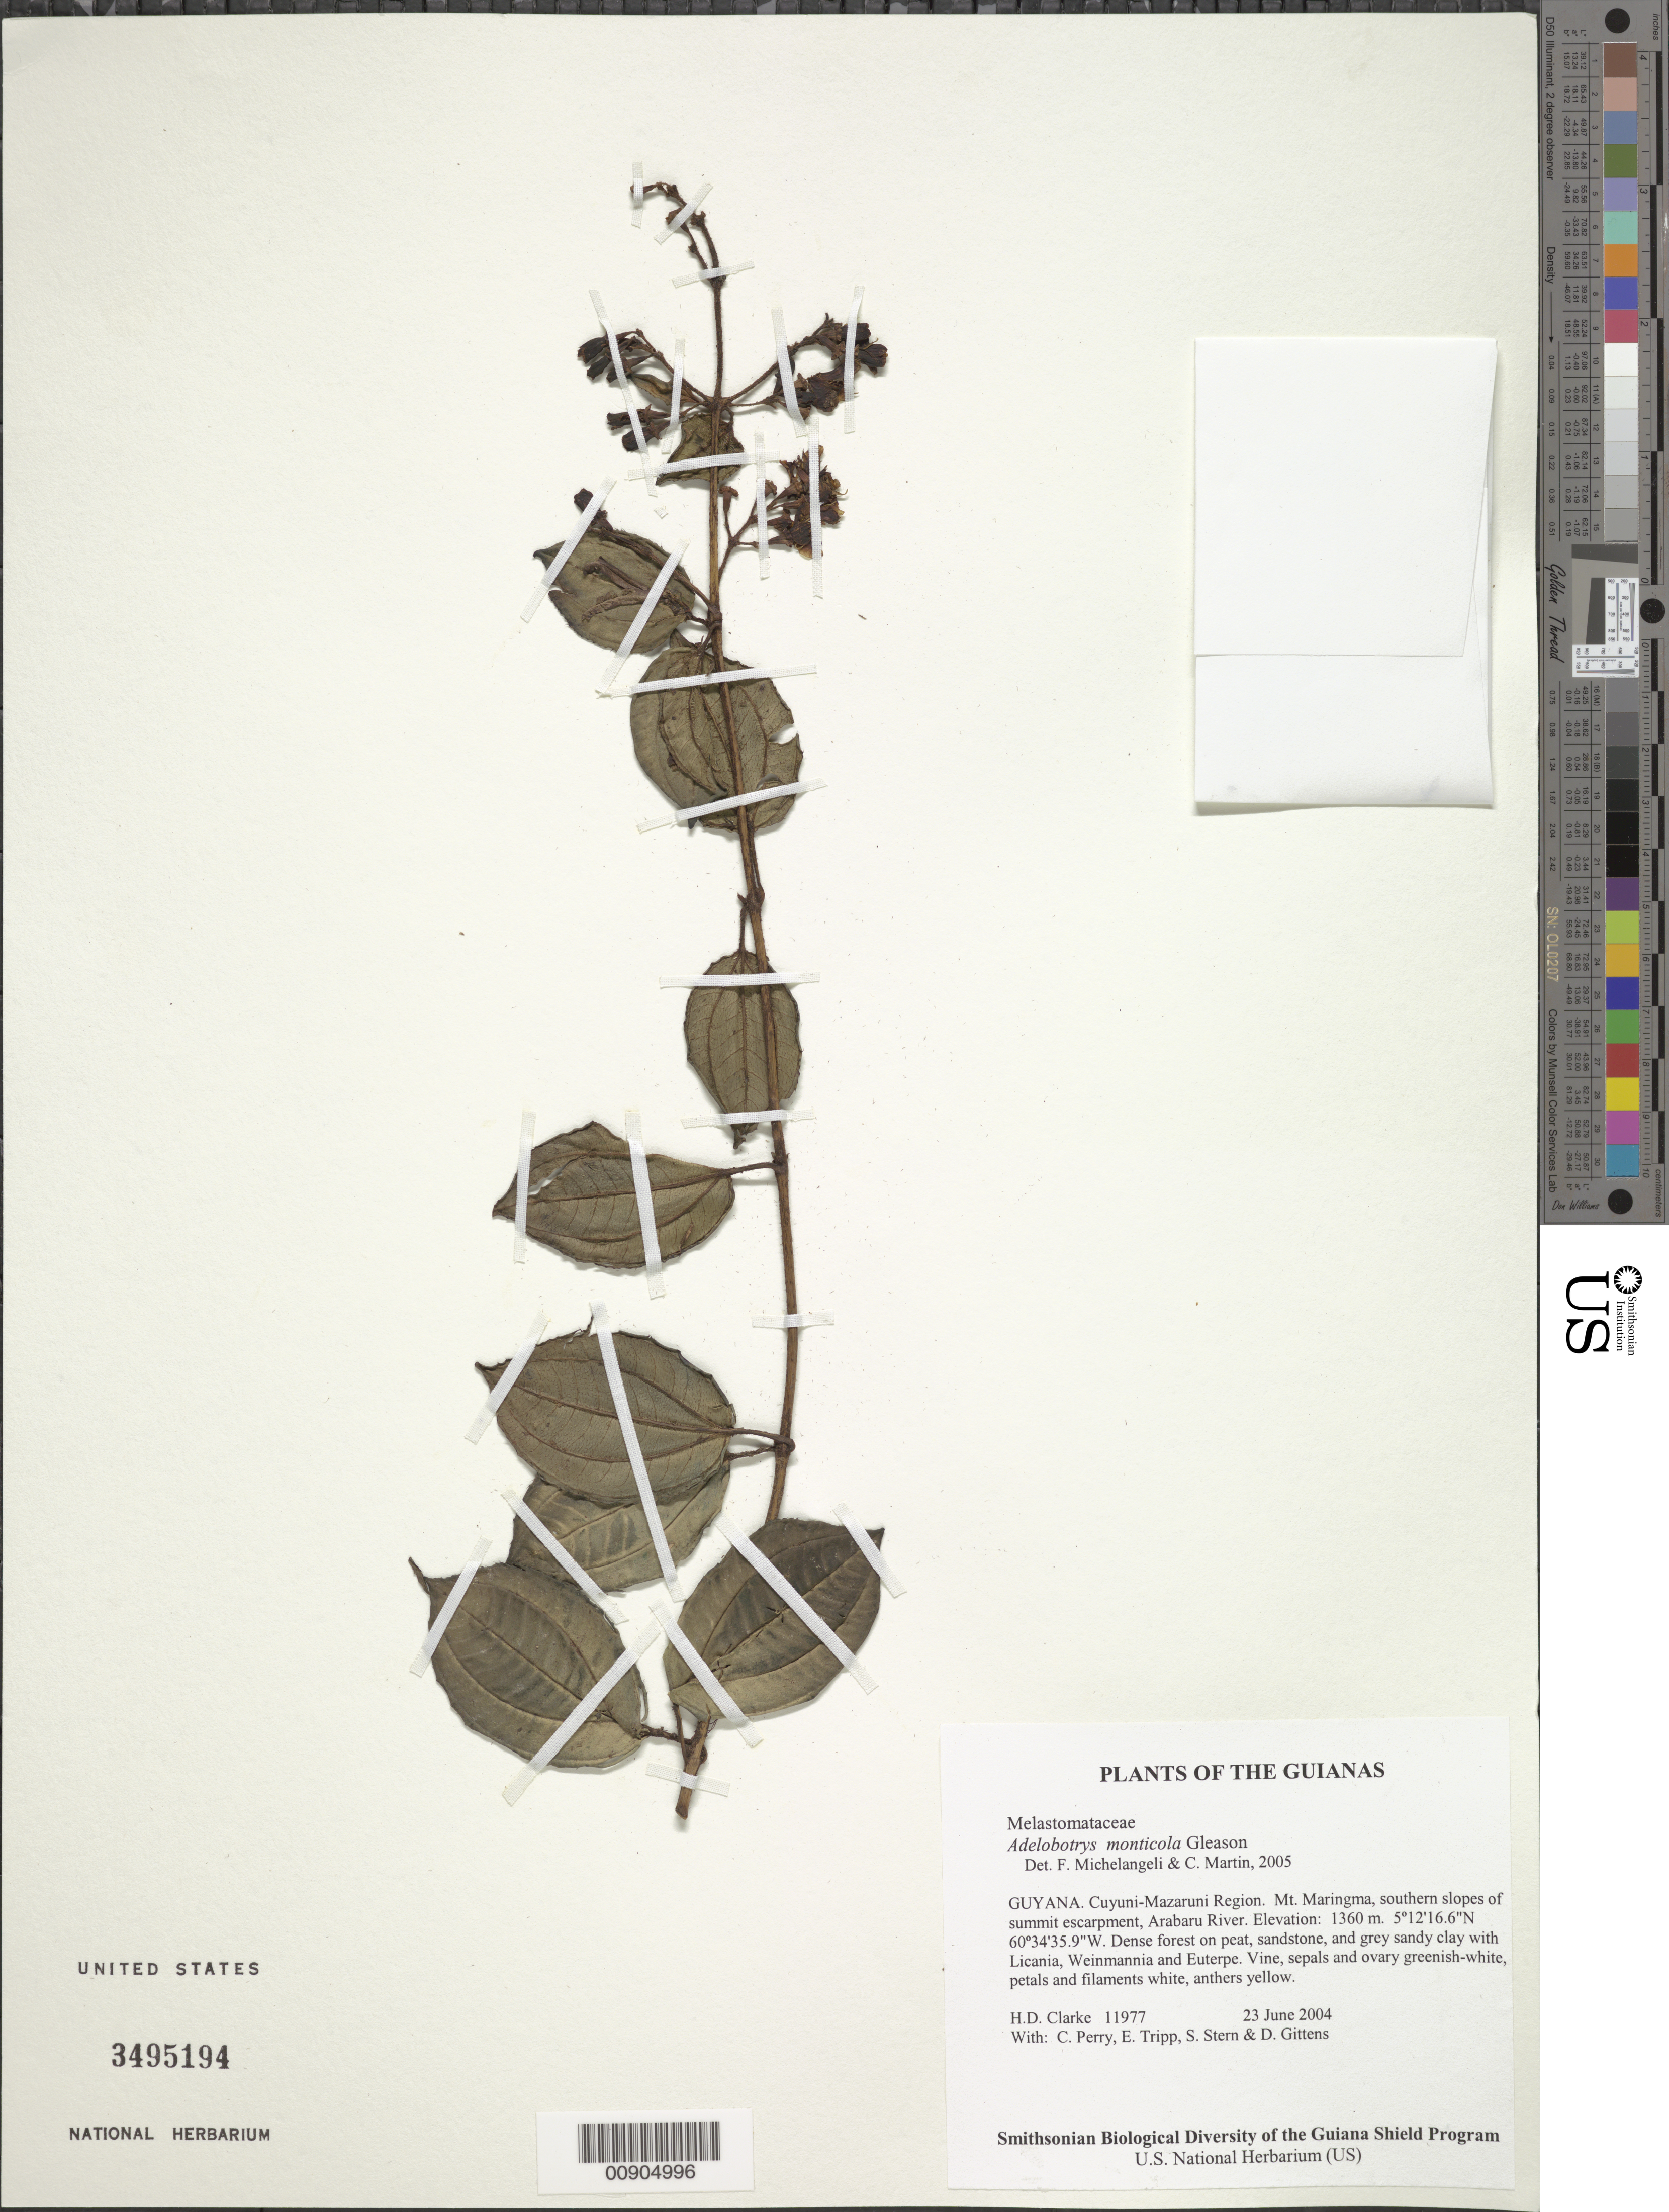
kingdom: Plantae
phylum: Tracheophyta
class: Magnoliopsida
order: Myrtales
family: Melastomataceae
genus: Adelobotrys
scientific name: Adelobotrys monticola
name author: Gleason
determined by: Michelangeli, F. A.; Martin, C.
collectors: H. D. Clarke, C. Perry, E. Tripp, S. R. Stern & D. Gittens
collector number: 11977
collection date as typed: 23 June 2004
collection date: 2004-06-23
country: Guyana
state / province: Cuyuni-Mazaruni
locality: Mt. Maringma, southern slopes of summit escarpment, Arabaru River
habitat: Dense forest on peat, sandstone, and grey sandy clay with Licania, Weinmannia and Euterpe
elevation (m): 1360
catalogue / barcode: US 3495194